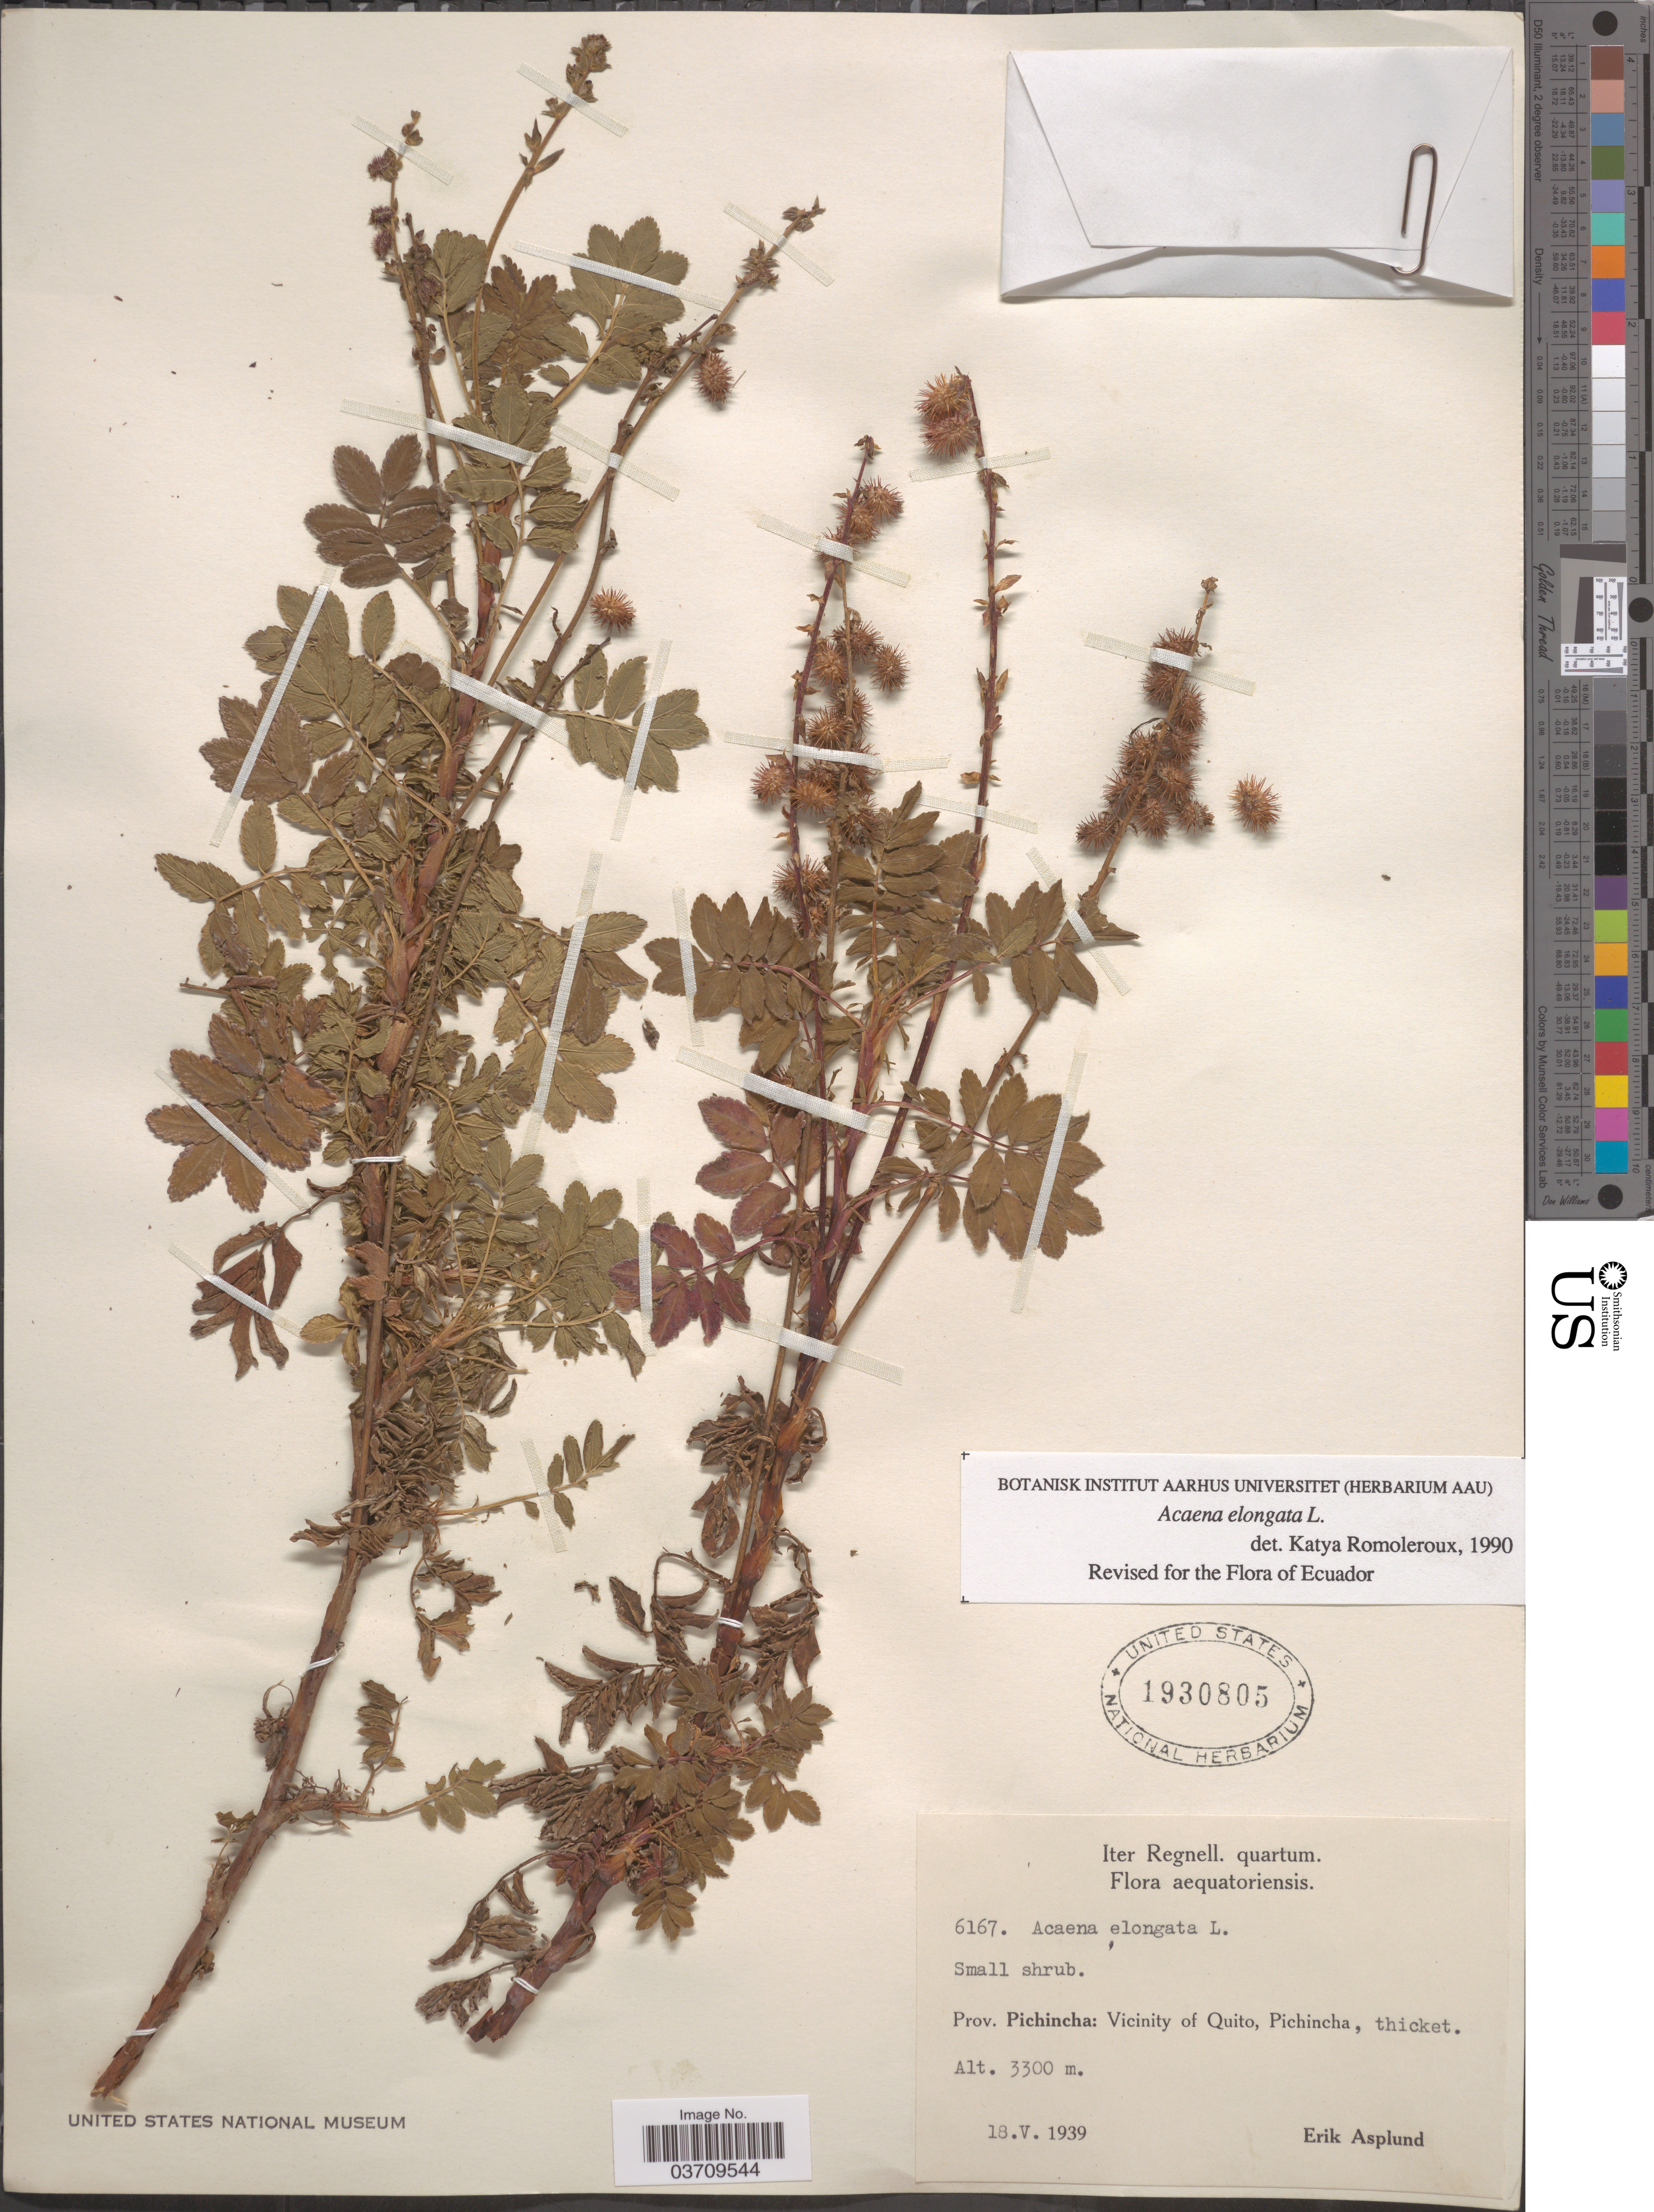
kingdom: Plantae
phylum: Tracheophyta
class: Magnoliopsida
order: Rosales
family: Rosaceae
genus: Acaena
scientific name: Acaena elongata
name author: L.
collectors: E. Asplund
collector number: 6167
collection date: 1939-05-18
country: Ecuador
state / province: Pichincha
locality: Vicinity of Quito.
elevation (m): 3300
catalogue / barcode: US 1930805